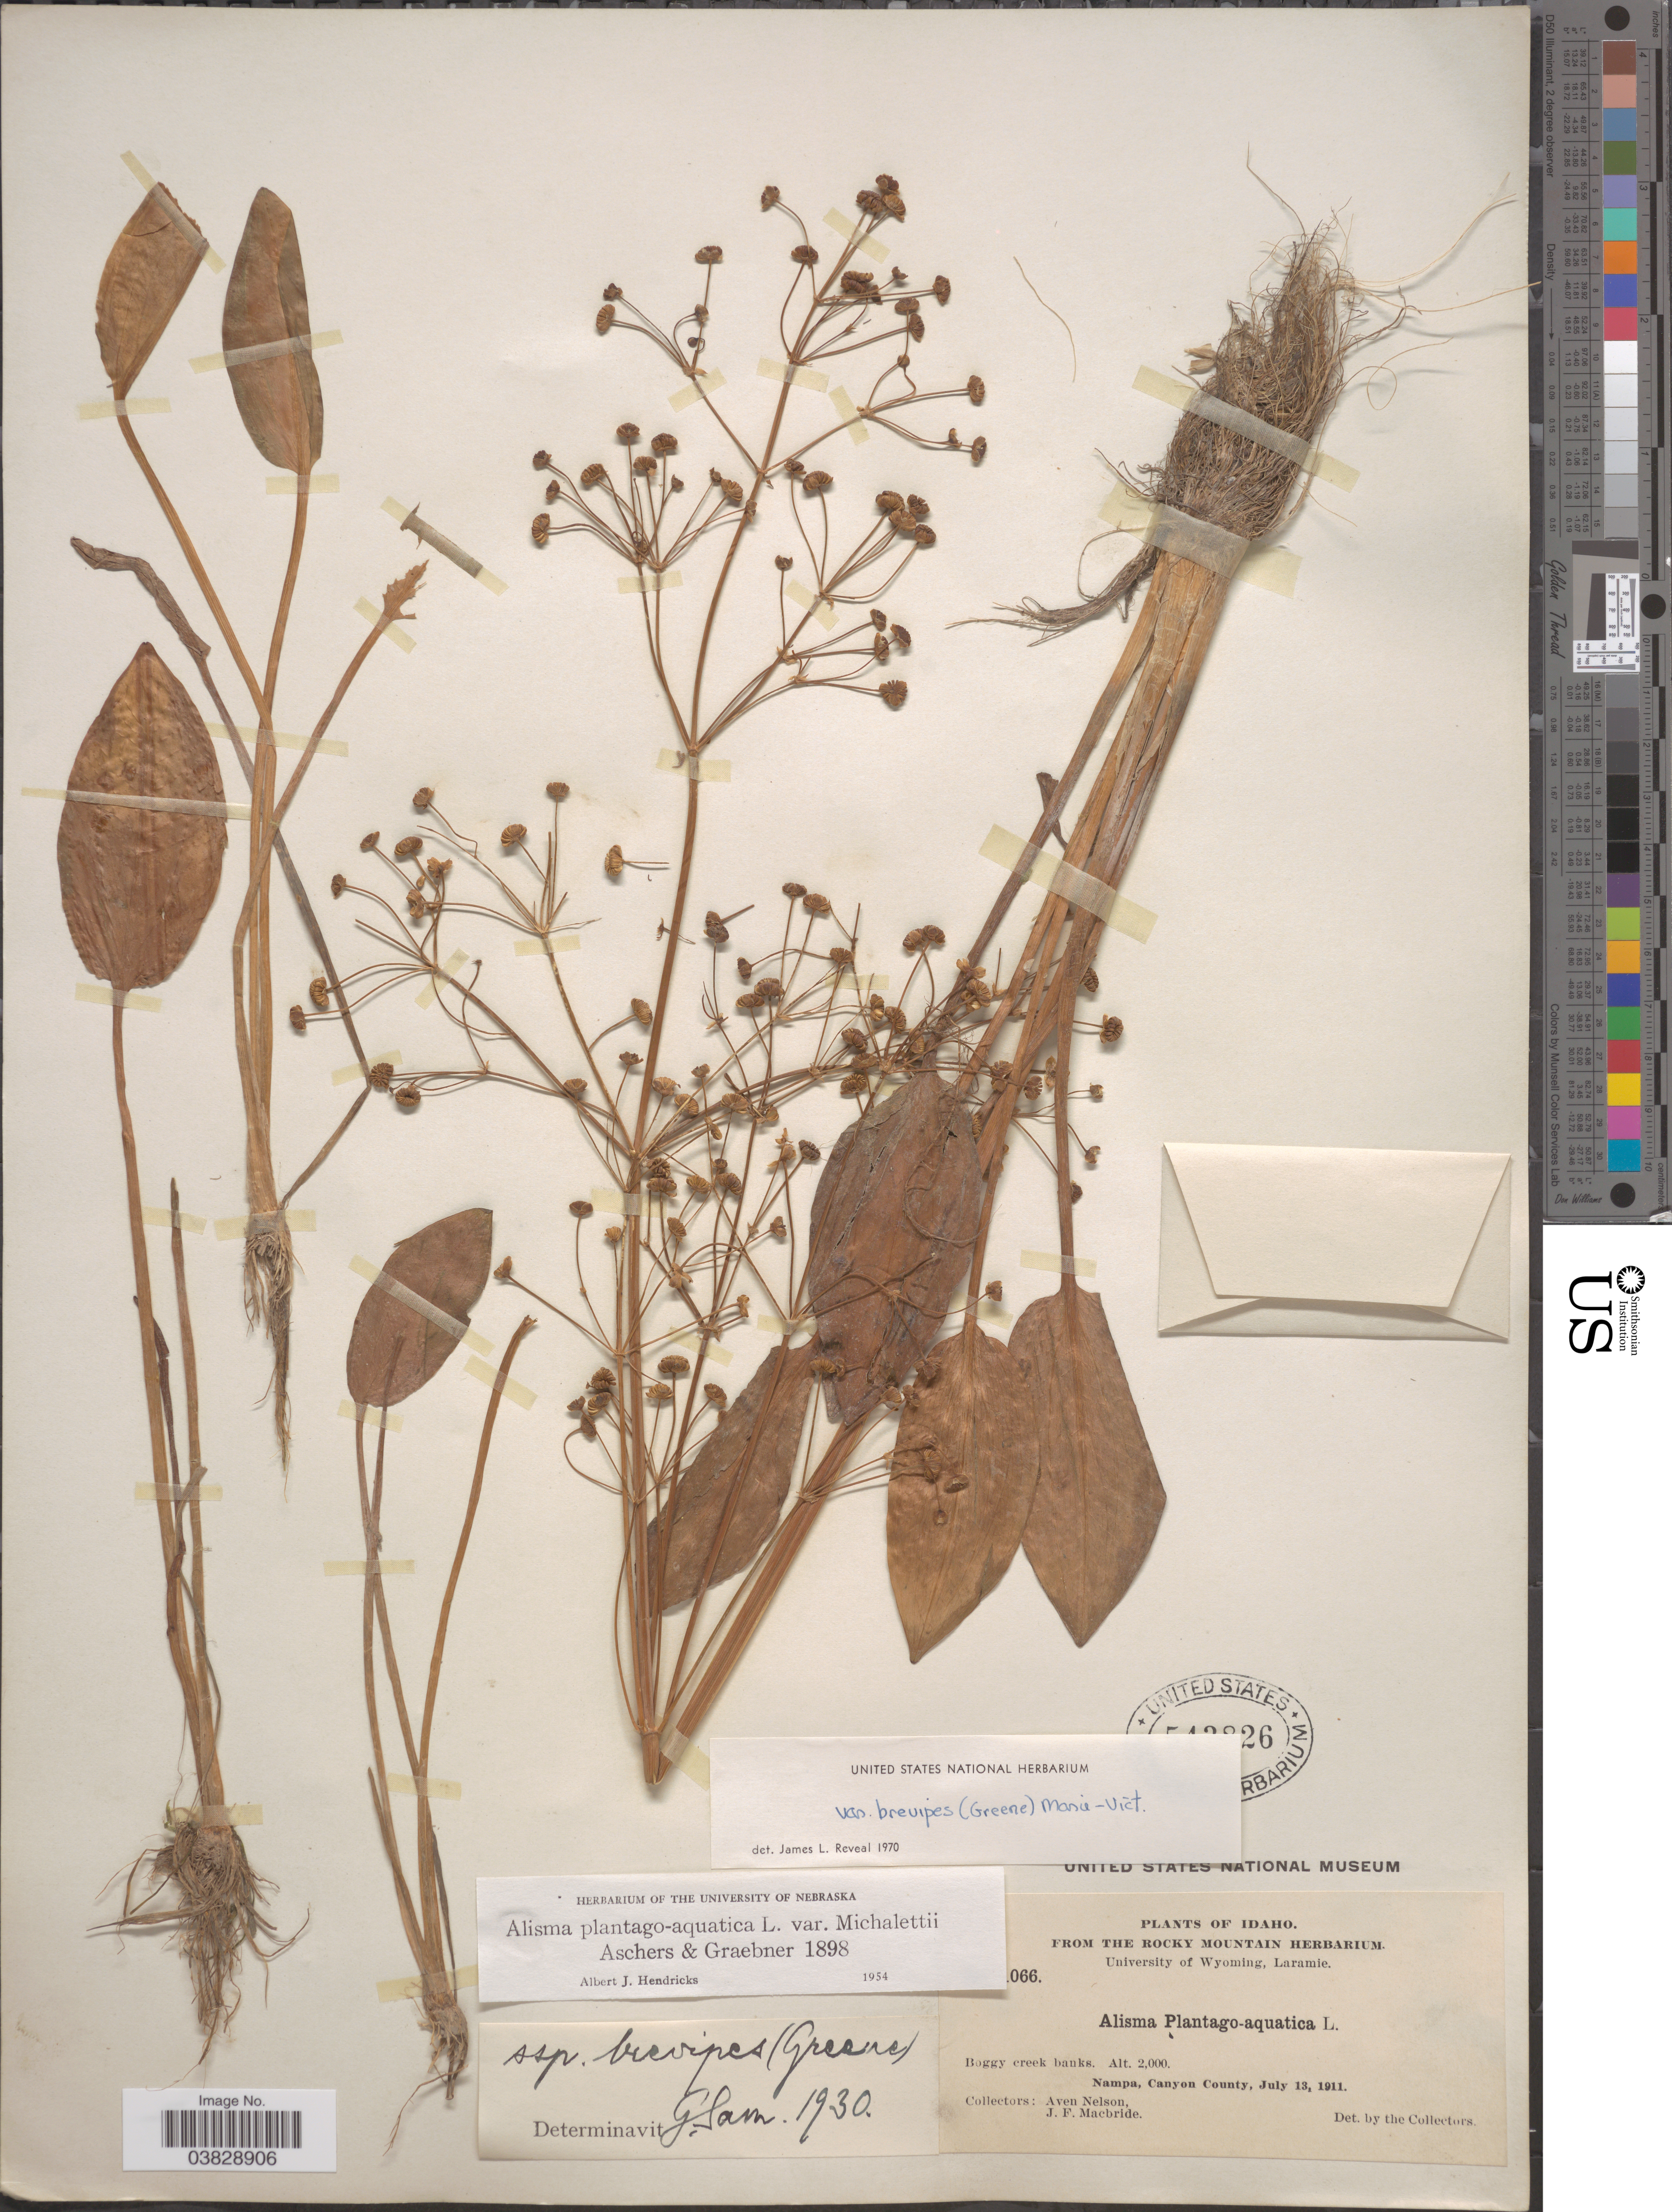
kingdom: Plantae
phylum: Tracheophyta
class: Liliopsida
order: Alismatales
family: Alismataceae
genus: Alisma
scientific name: Alisma plantago-aquatica var. brevipes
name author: (Greene) Vict.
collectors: A. Nelson & J. F. Macbride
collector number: !066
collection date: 1911-07-13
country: United States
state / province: Idaho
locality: Boggy creek banks. Nampa, Canyon County.